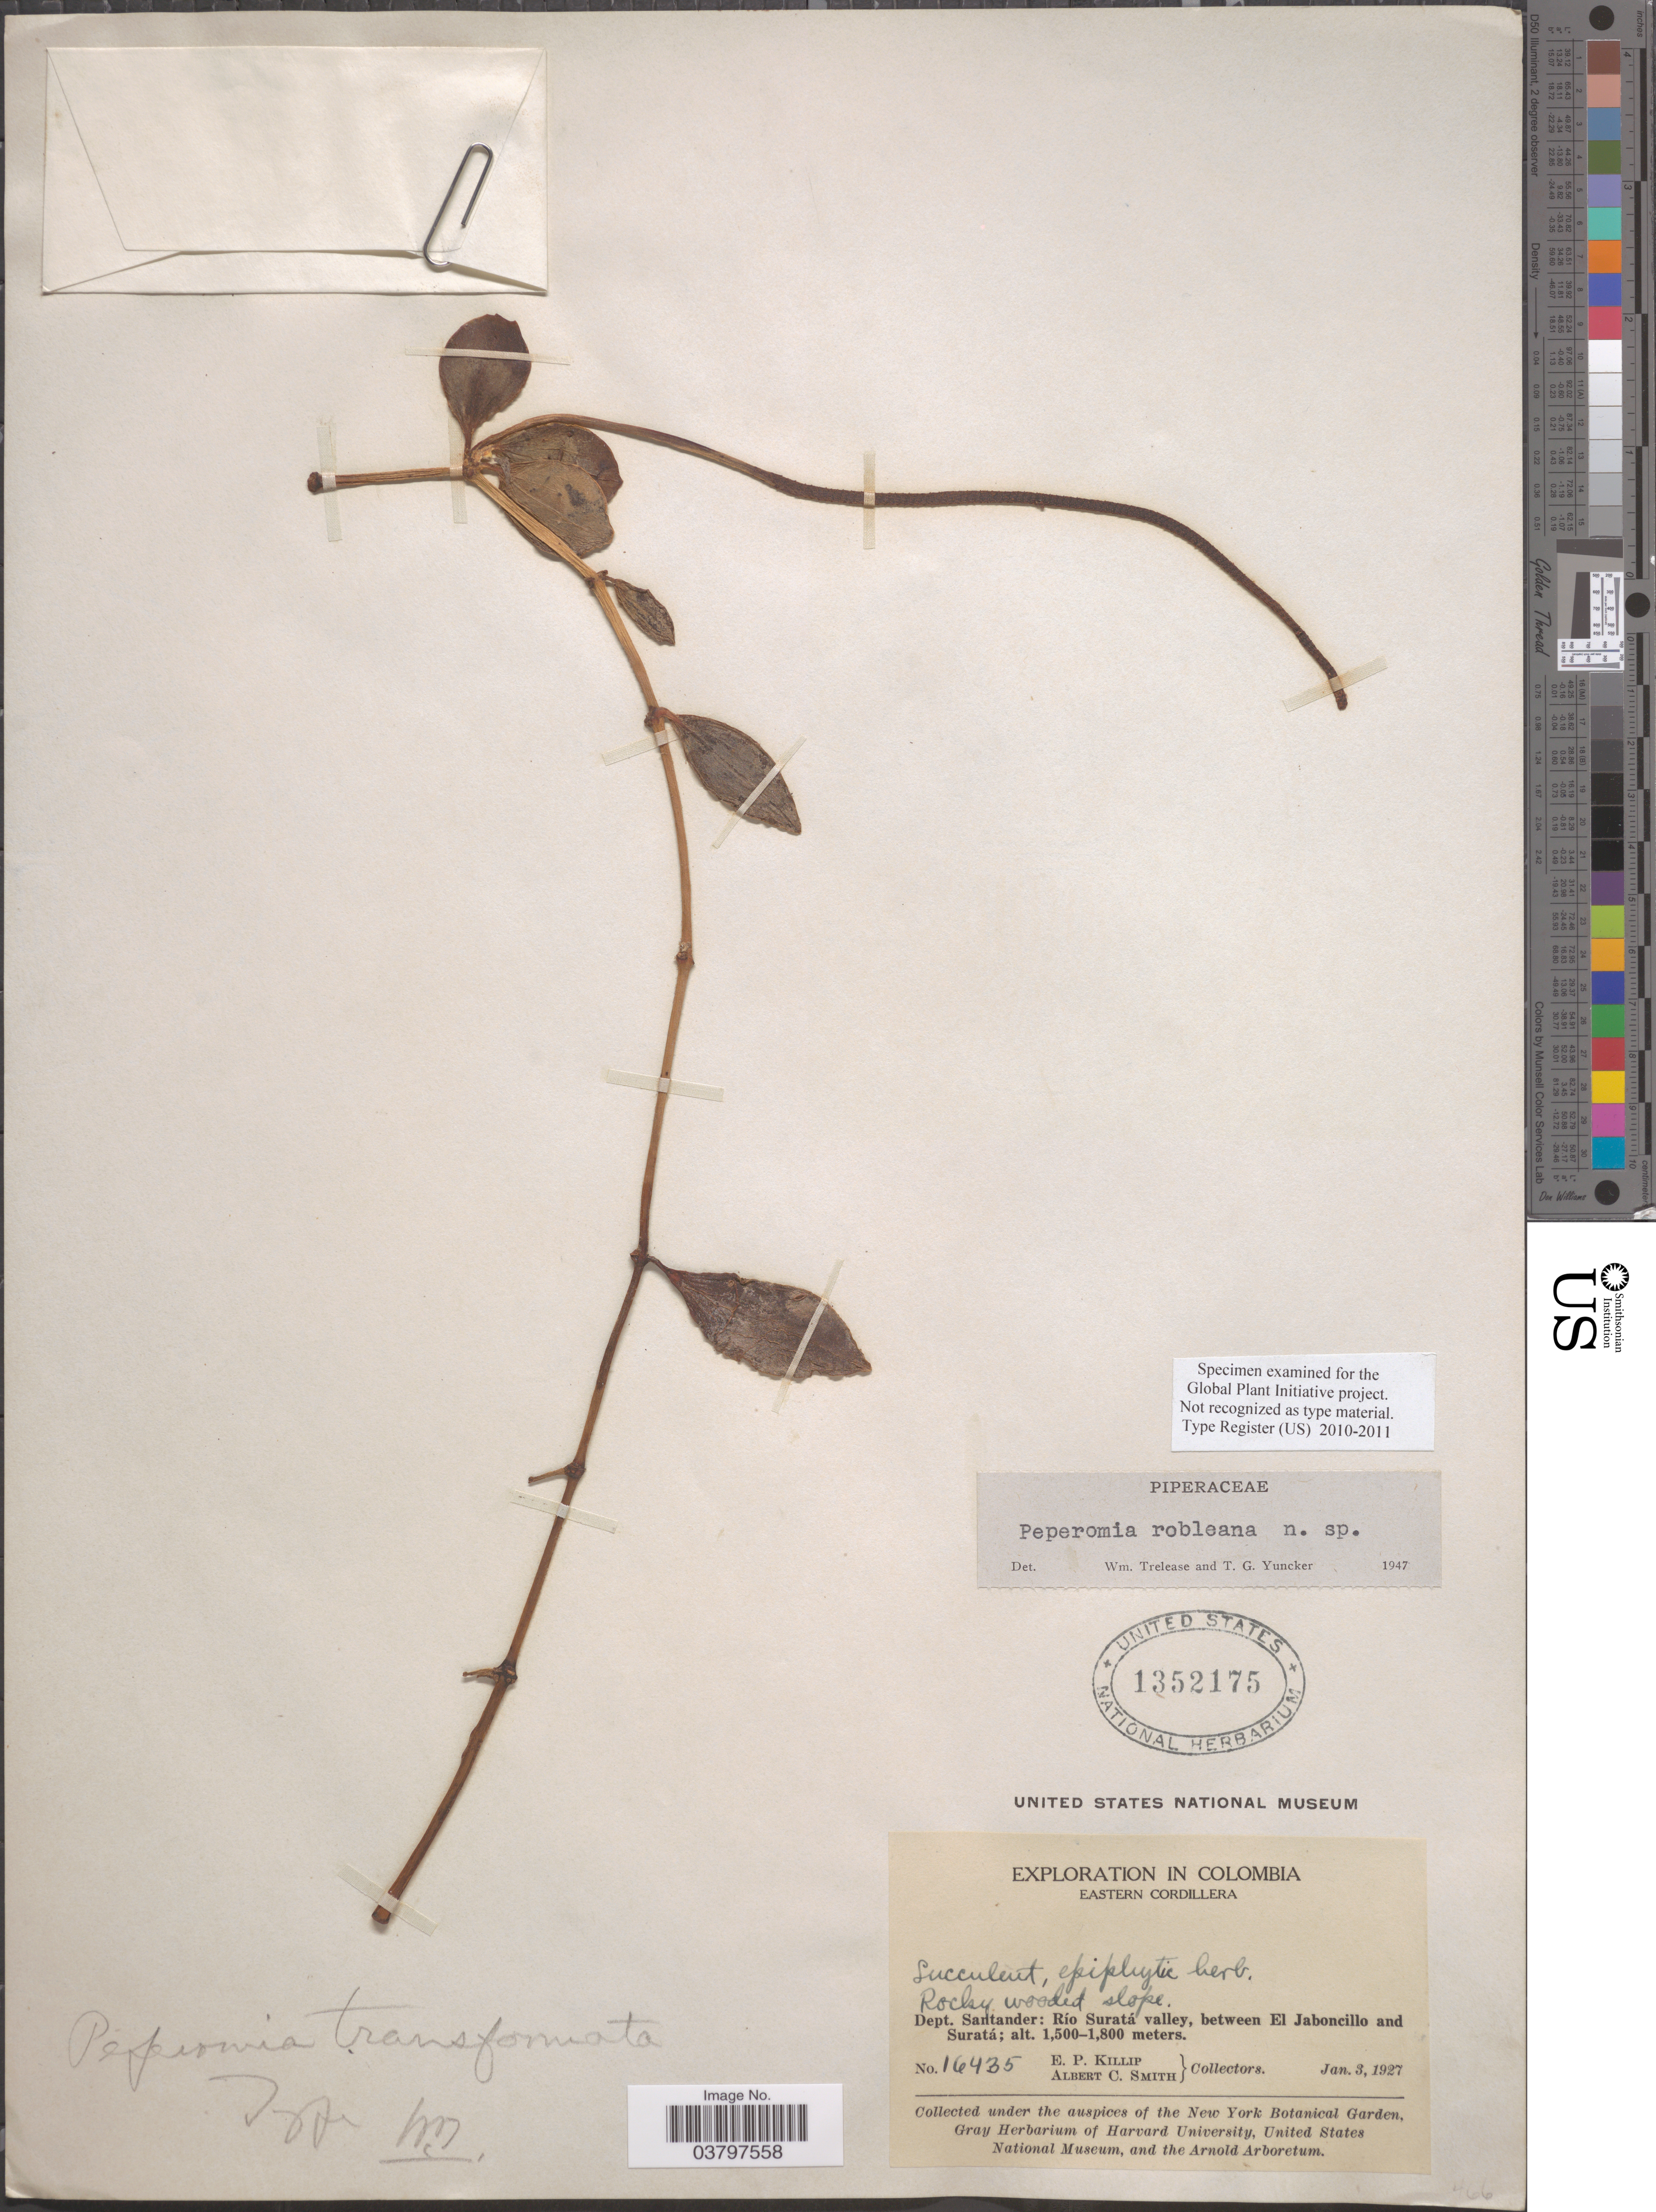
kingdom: Plantae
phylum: Tracheophyta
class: Magnoliopsida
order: Piperales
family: Piperaceae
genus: Peperomia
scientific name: Peperomia robleana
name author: Trel. & Yunck.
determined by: Jiménez, José Estaban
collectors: E. P. Killip & A. C. Smith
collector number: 16435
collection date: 1927-01-03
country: Colombia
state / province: Santander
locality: Eastern Cordillera. Dept. Santander: Río Suratá valley, between El Jaboncillo and Suratá.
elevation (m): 1500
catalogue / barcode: US 1352175